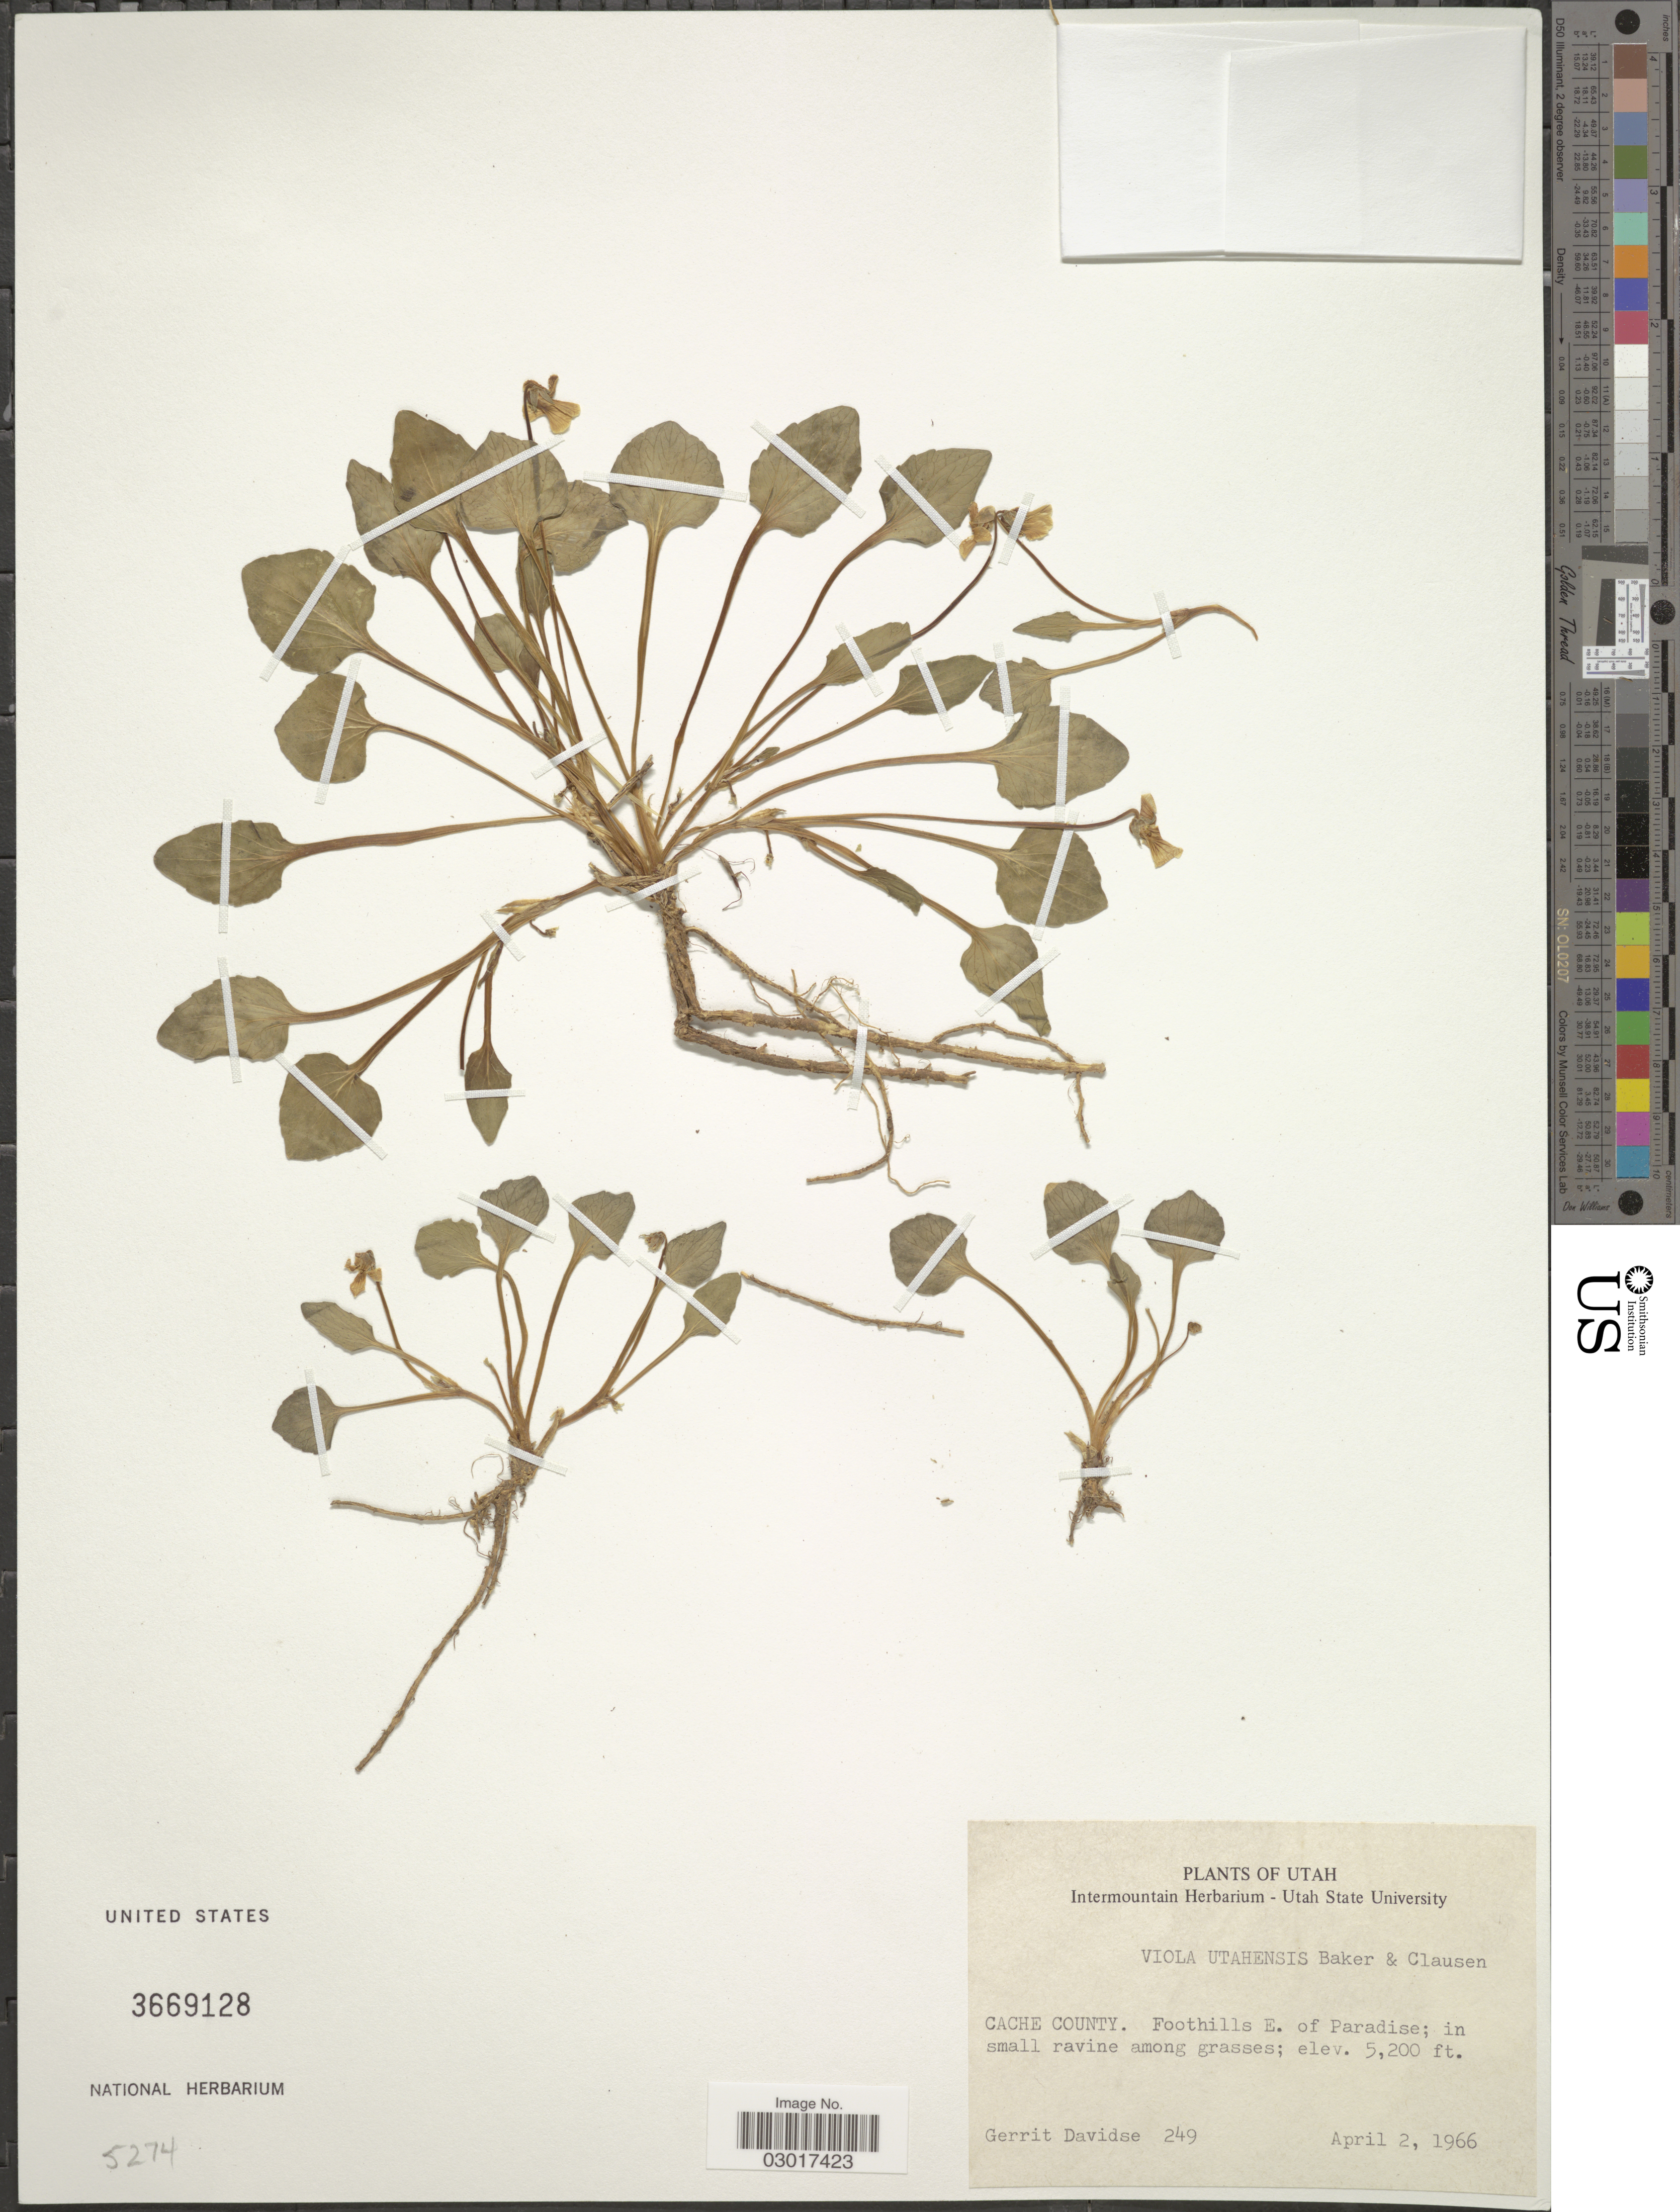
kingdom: Plantae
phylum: Tracheophyta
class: Magnoliopsida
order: Malpighiales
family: Violaceae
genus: Viola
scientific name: Viola utahensis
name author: M.S. Baker & J.C. Clausen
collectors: G. Davidse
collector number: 249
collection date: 1966-04-02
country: United States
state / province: Utah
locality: Cache County. Foothills E. of Paradise.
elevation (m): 1585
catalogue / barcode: US 3669128